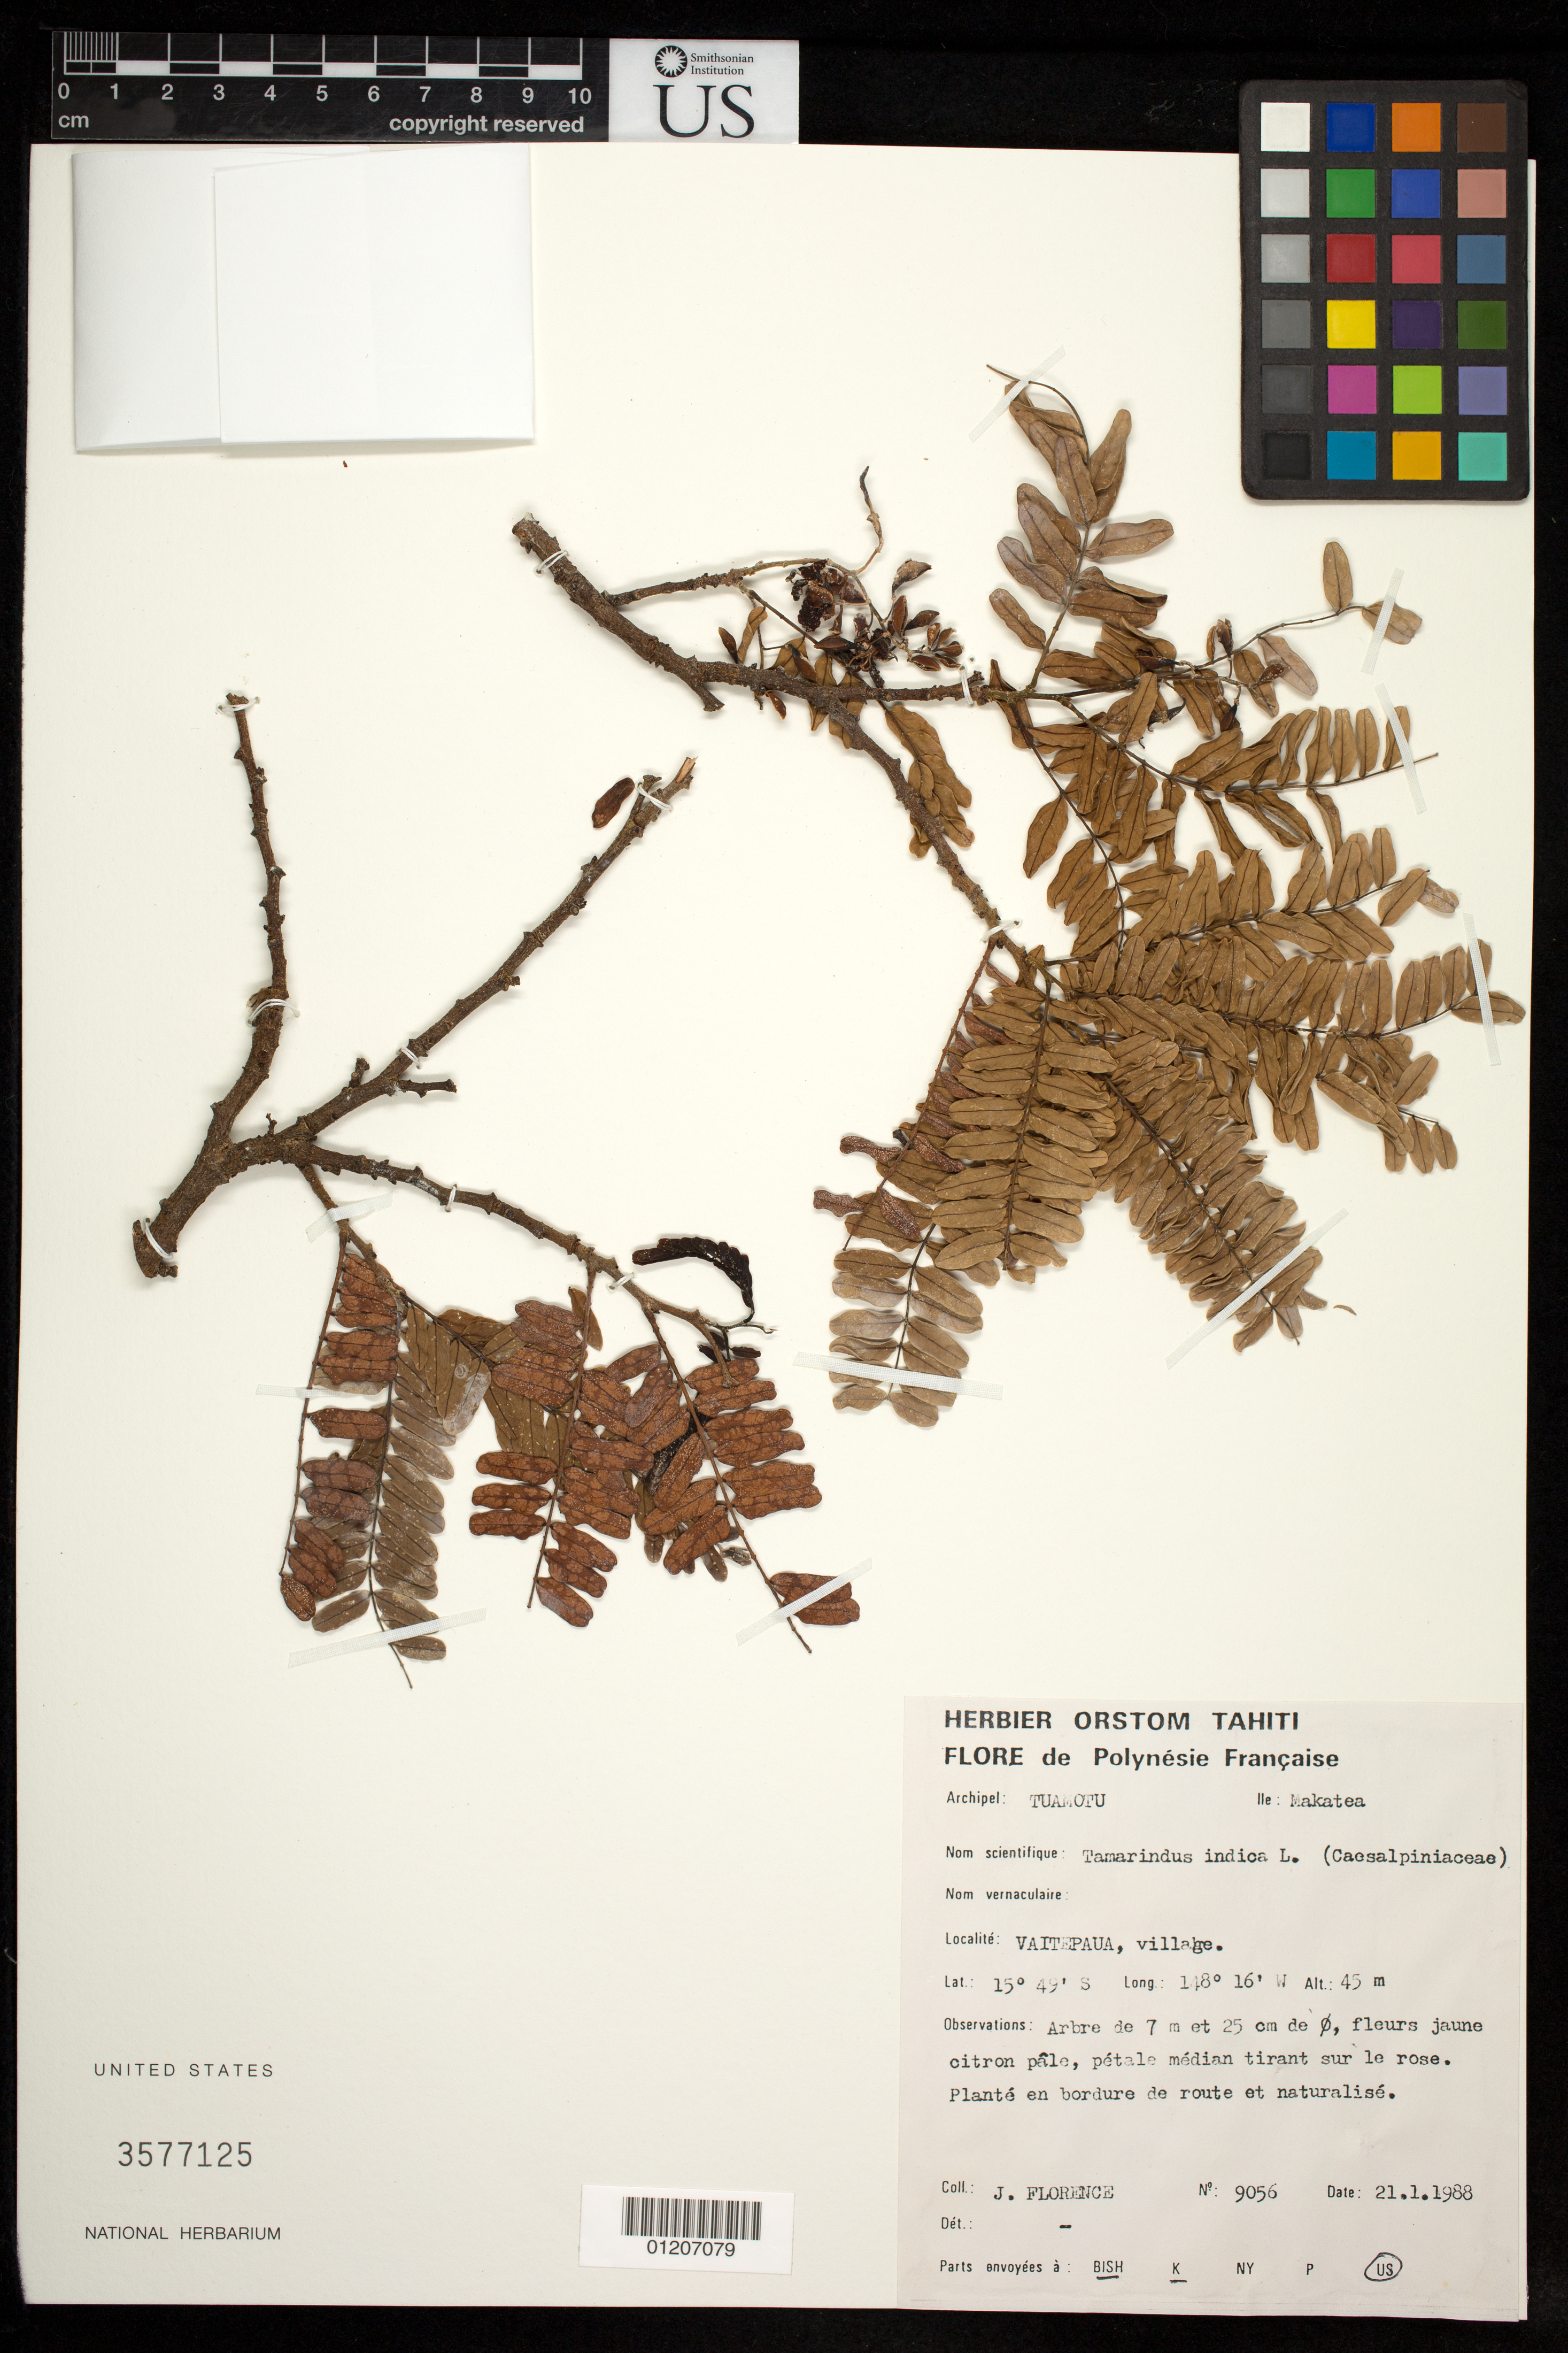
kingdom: Plantae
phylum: Tracheophyta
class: Magnoliopsida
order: Fabales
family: Fabaceae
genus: Tamarindus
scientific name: Tamarindus indica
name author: L.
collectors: J. Florence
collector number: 9056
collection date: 1988-01-21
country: French Polynesia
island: Makatea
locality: Vaitepaua village.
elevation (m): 45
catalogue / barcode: US 3577125